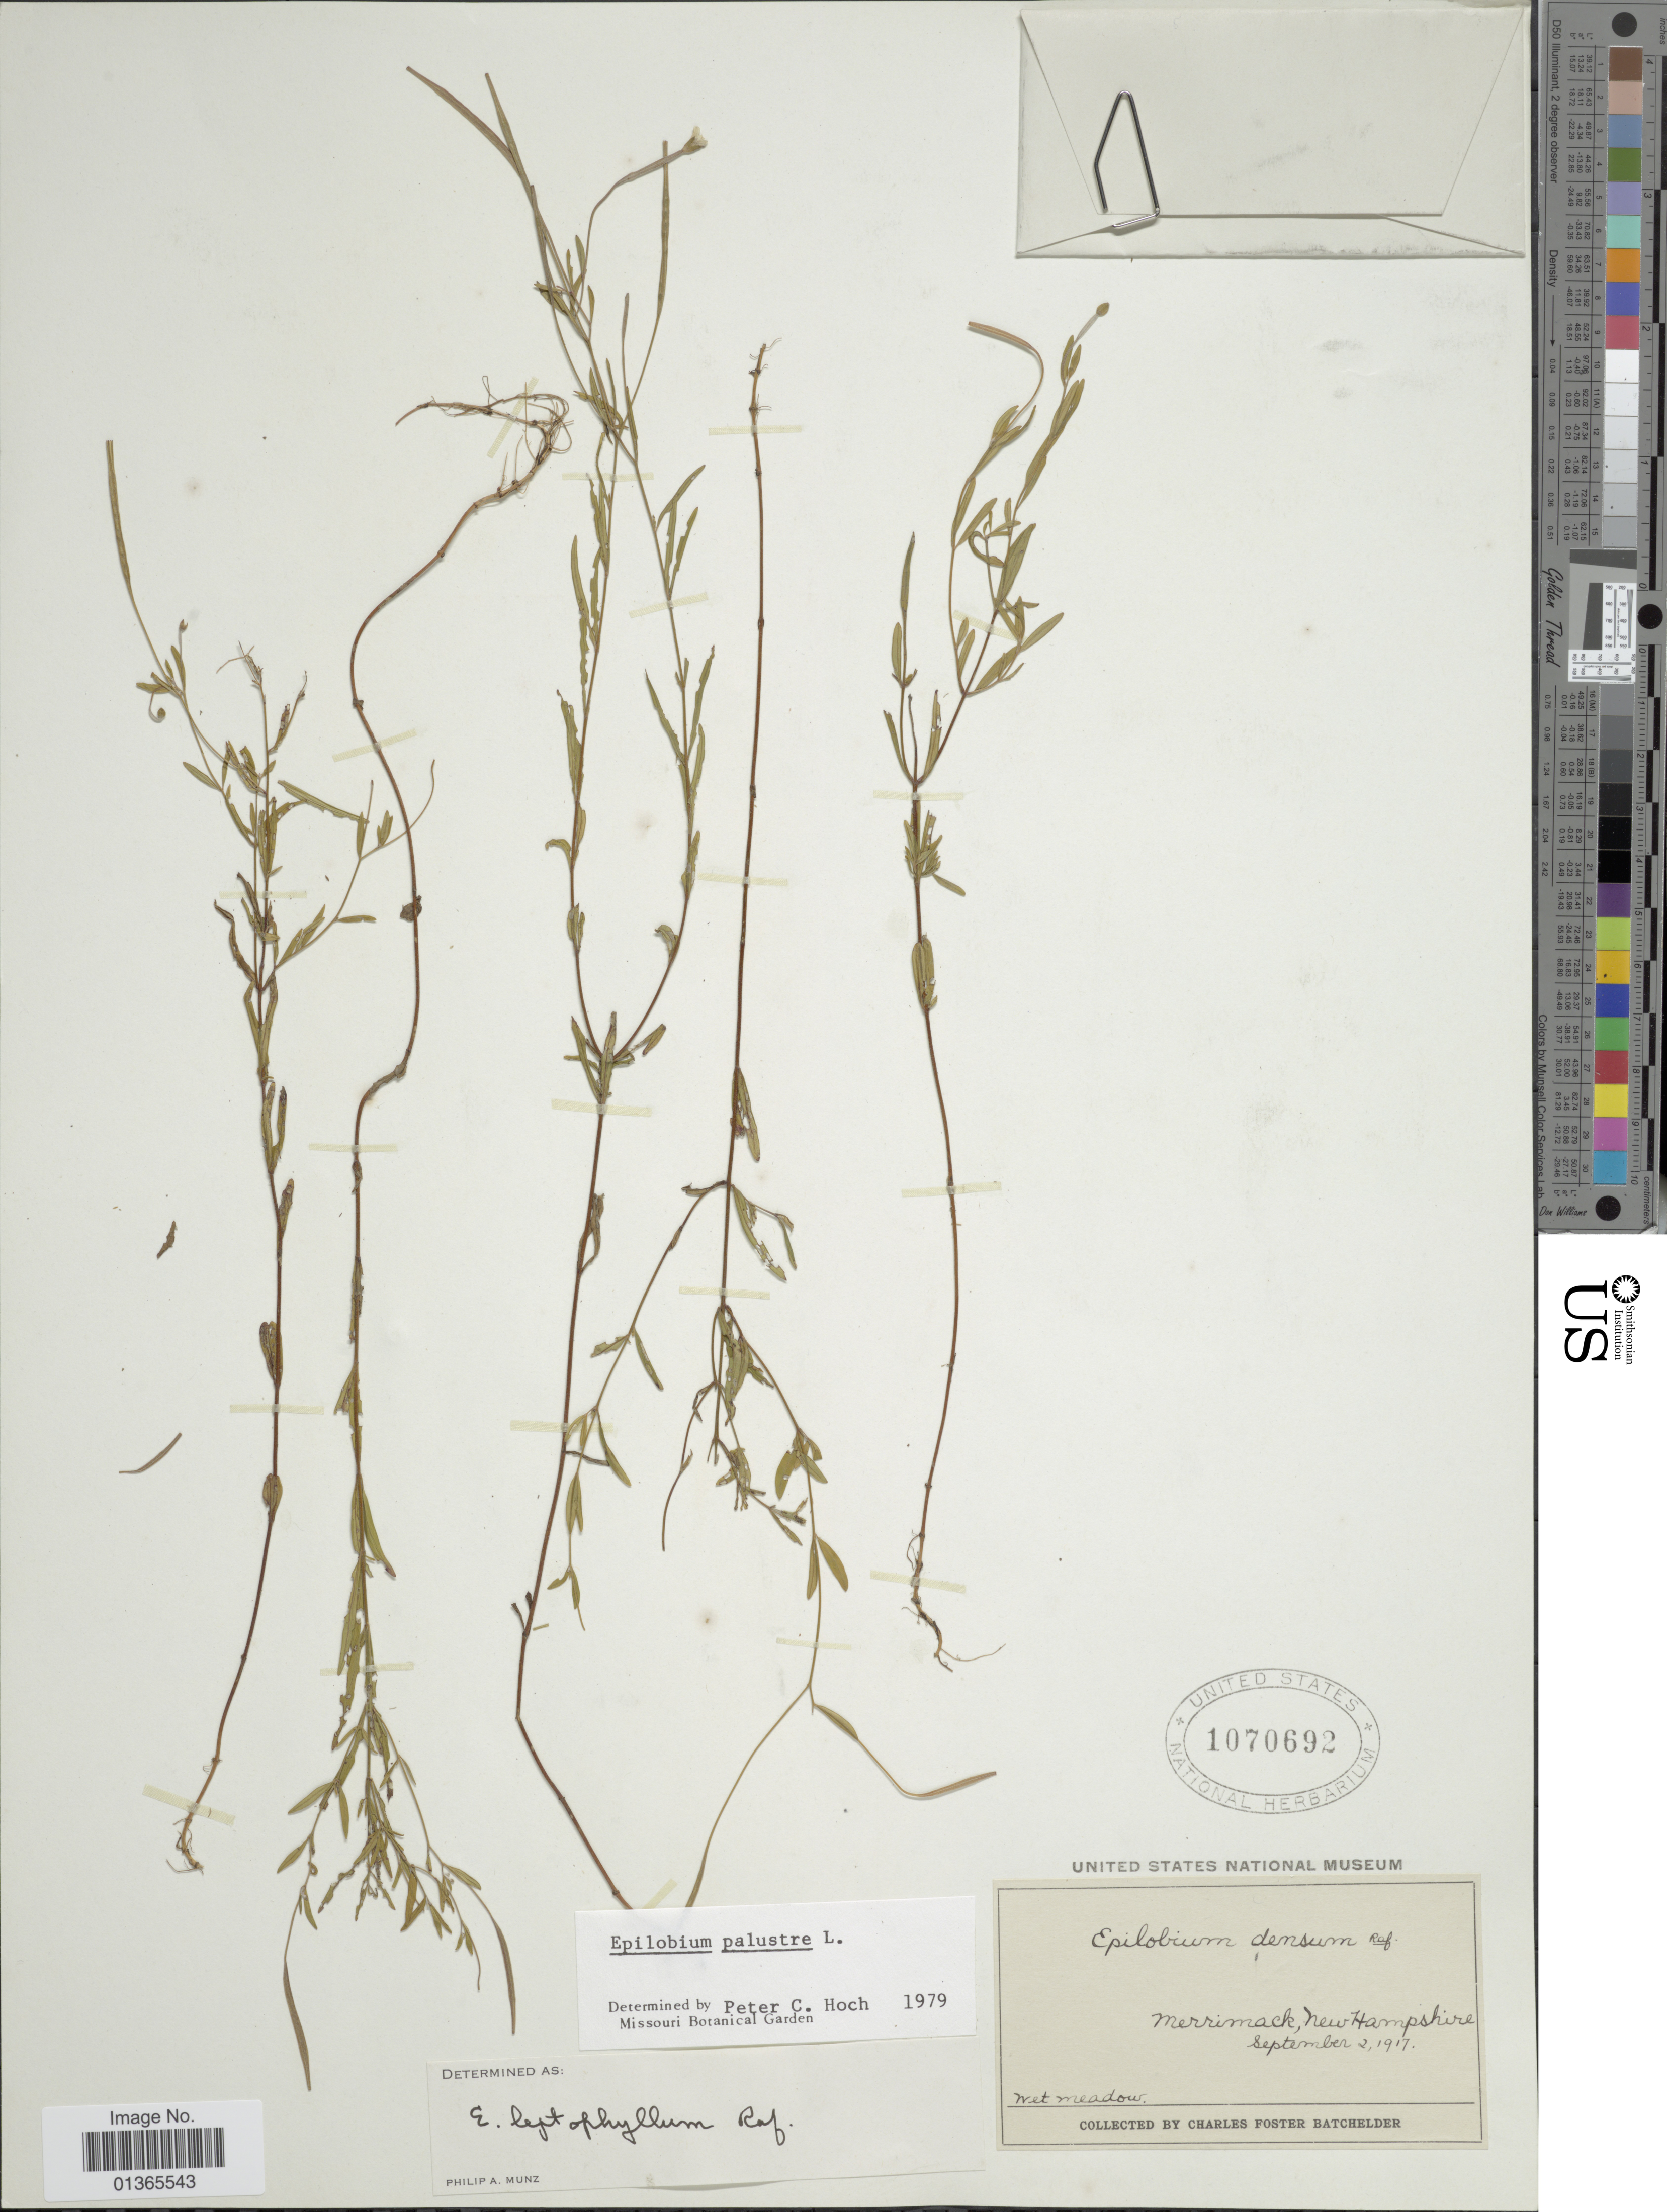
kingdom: Plantae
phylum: Tracheophyta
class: Magnoliopsida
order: Myrtales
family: Onagraceae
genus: Epilobium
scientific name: Epilobium palustre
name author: L.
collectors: C. Batchelder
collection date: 1917-09-02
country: United States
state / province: New Hampshire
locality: Merrimack.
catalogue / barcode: US 1070692